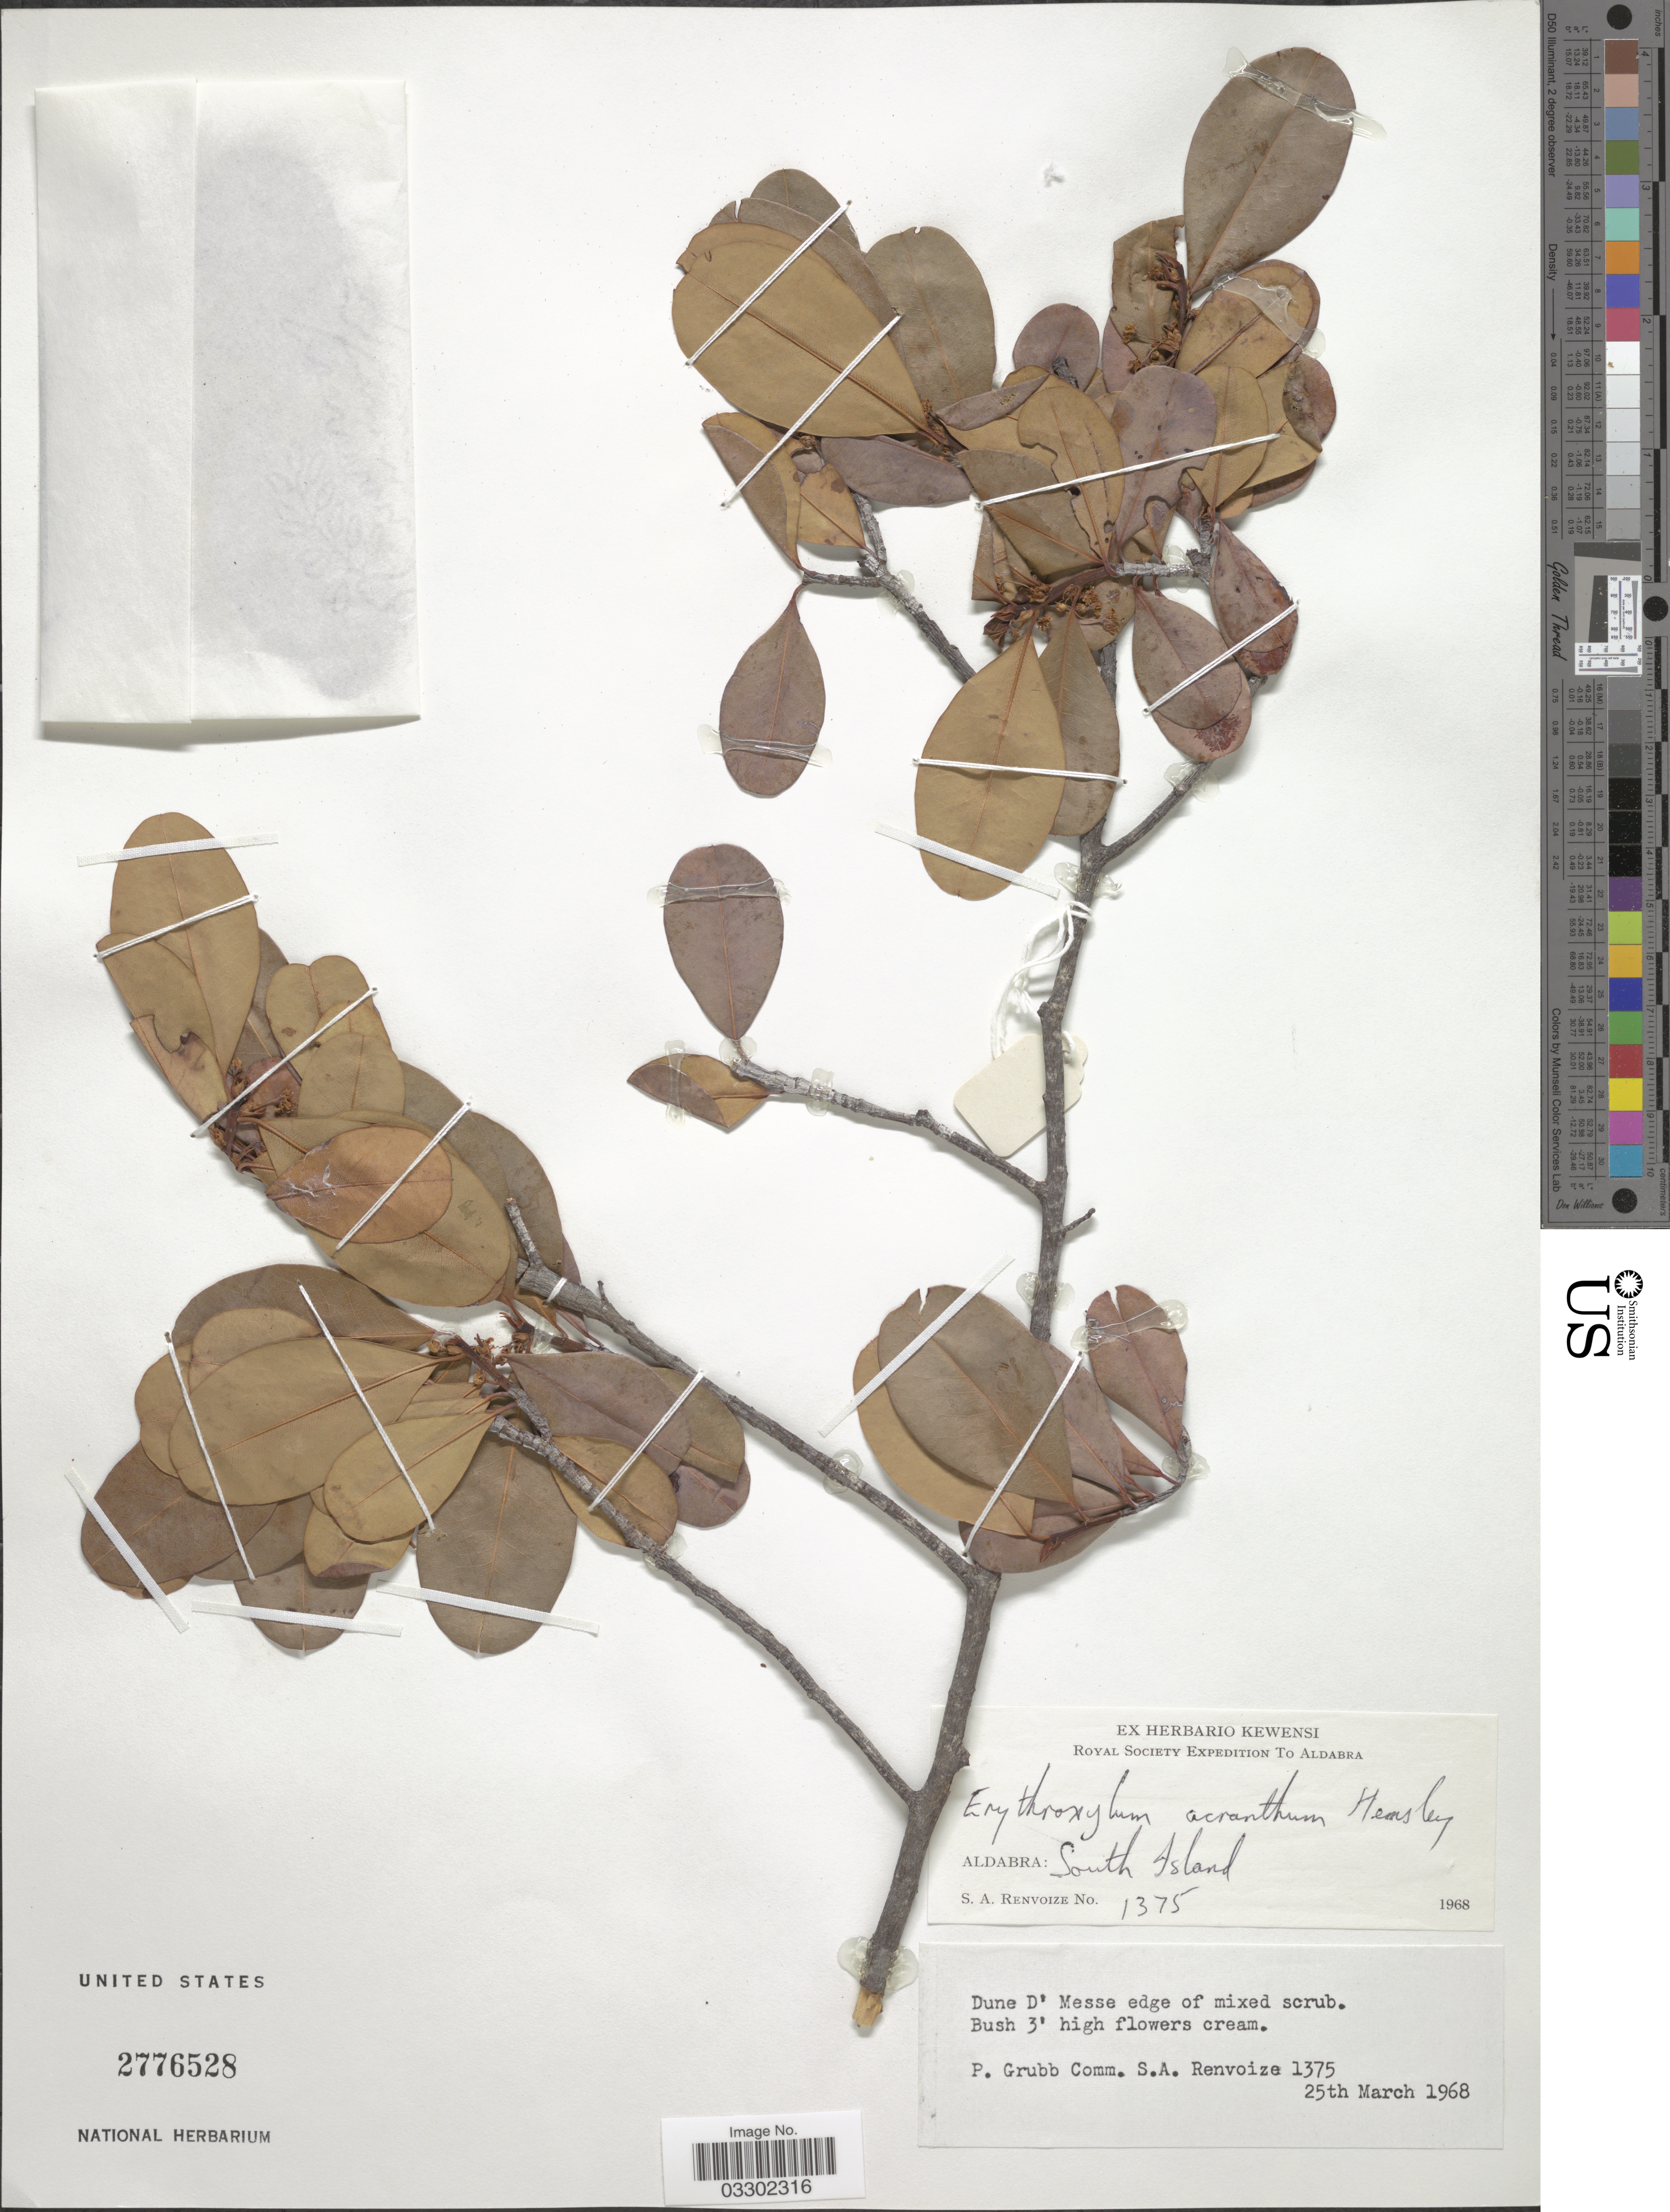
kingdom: Plantae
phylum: Tracheophyta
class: Magnoliopsida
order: Malpighiales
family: Erythroxylaceae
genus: Erythroxylum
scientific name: Erythroxylum acranthum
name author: Hemsl.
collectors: P. J. Grubb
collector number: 1375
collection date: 1968-03-25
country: Seychelles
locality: Aldabra: South Island. Dune D' Messe edge of mixed scrub.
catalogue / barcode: US 2776528